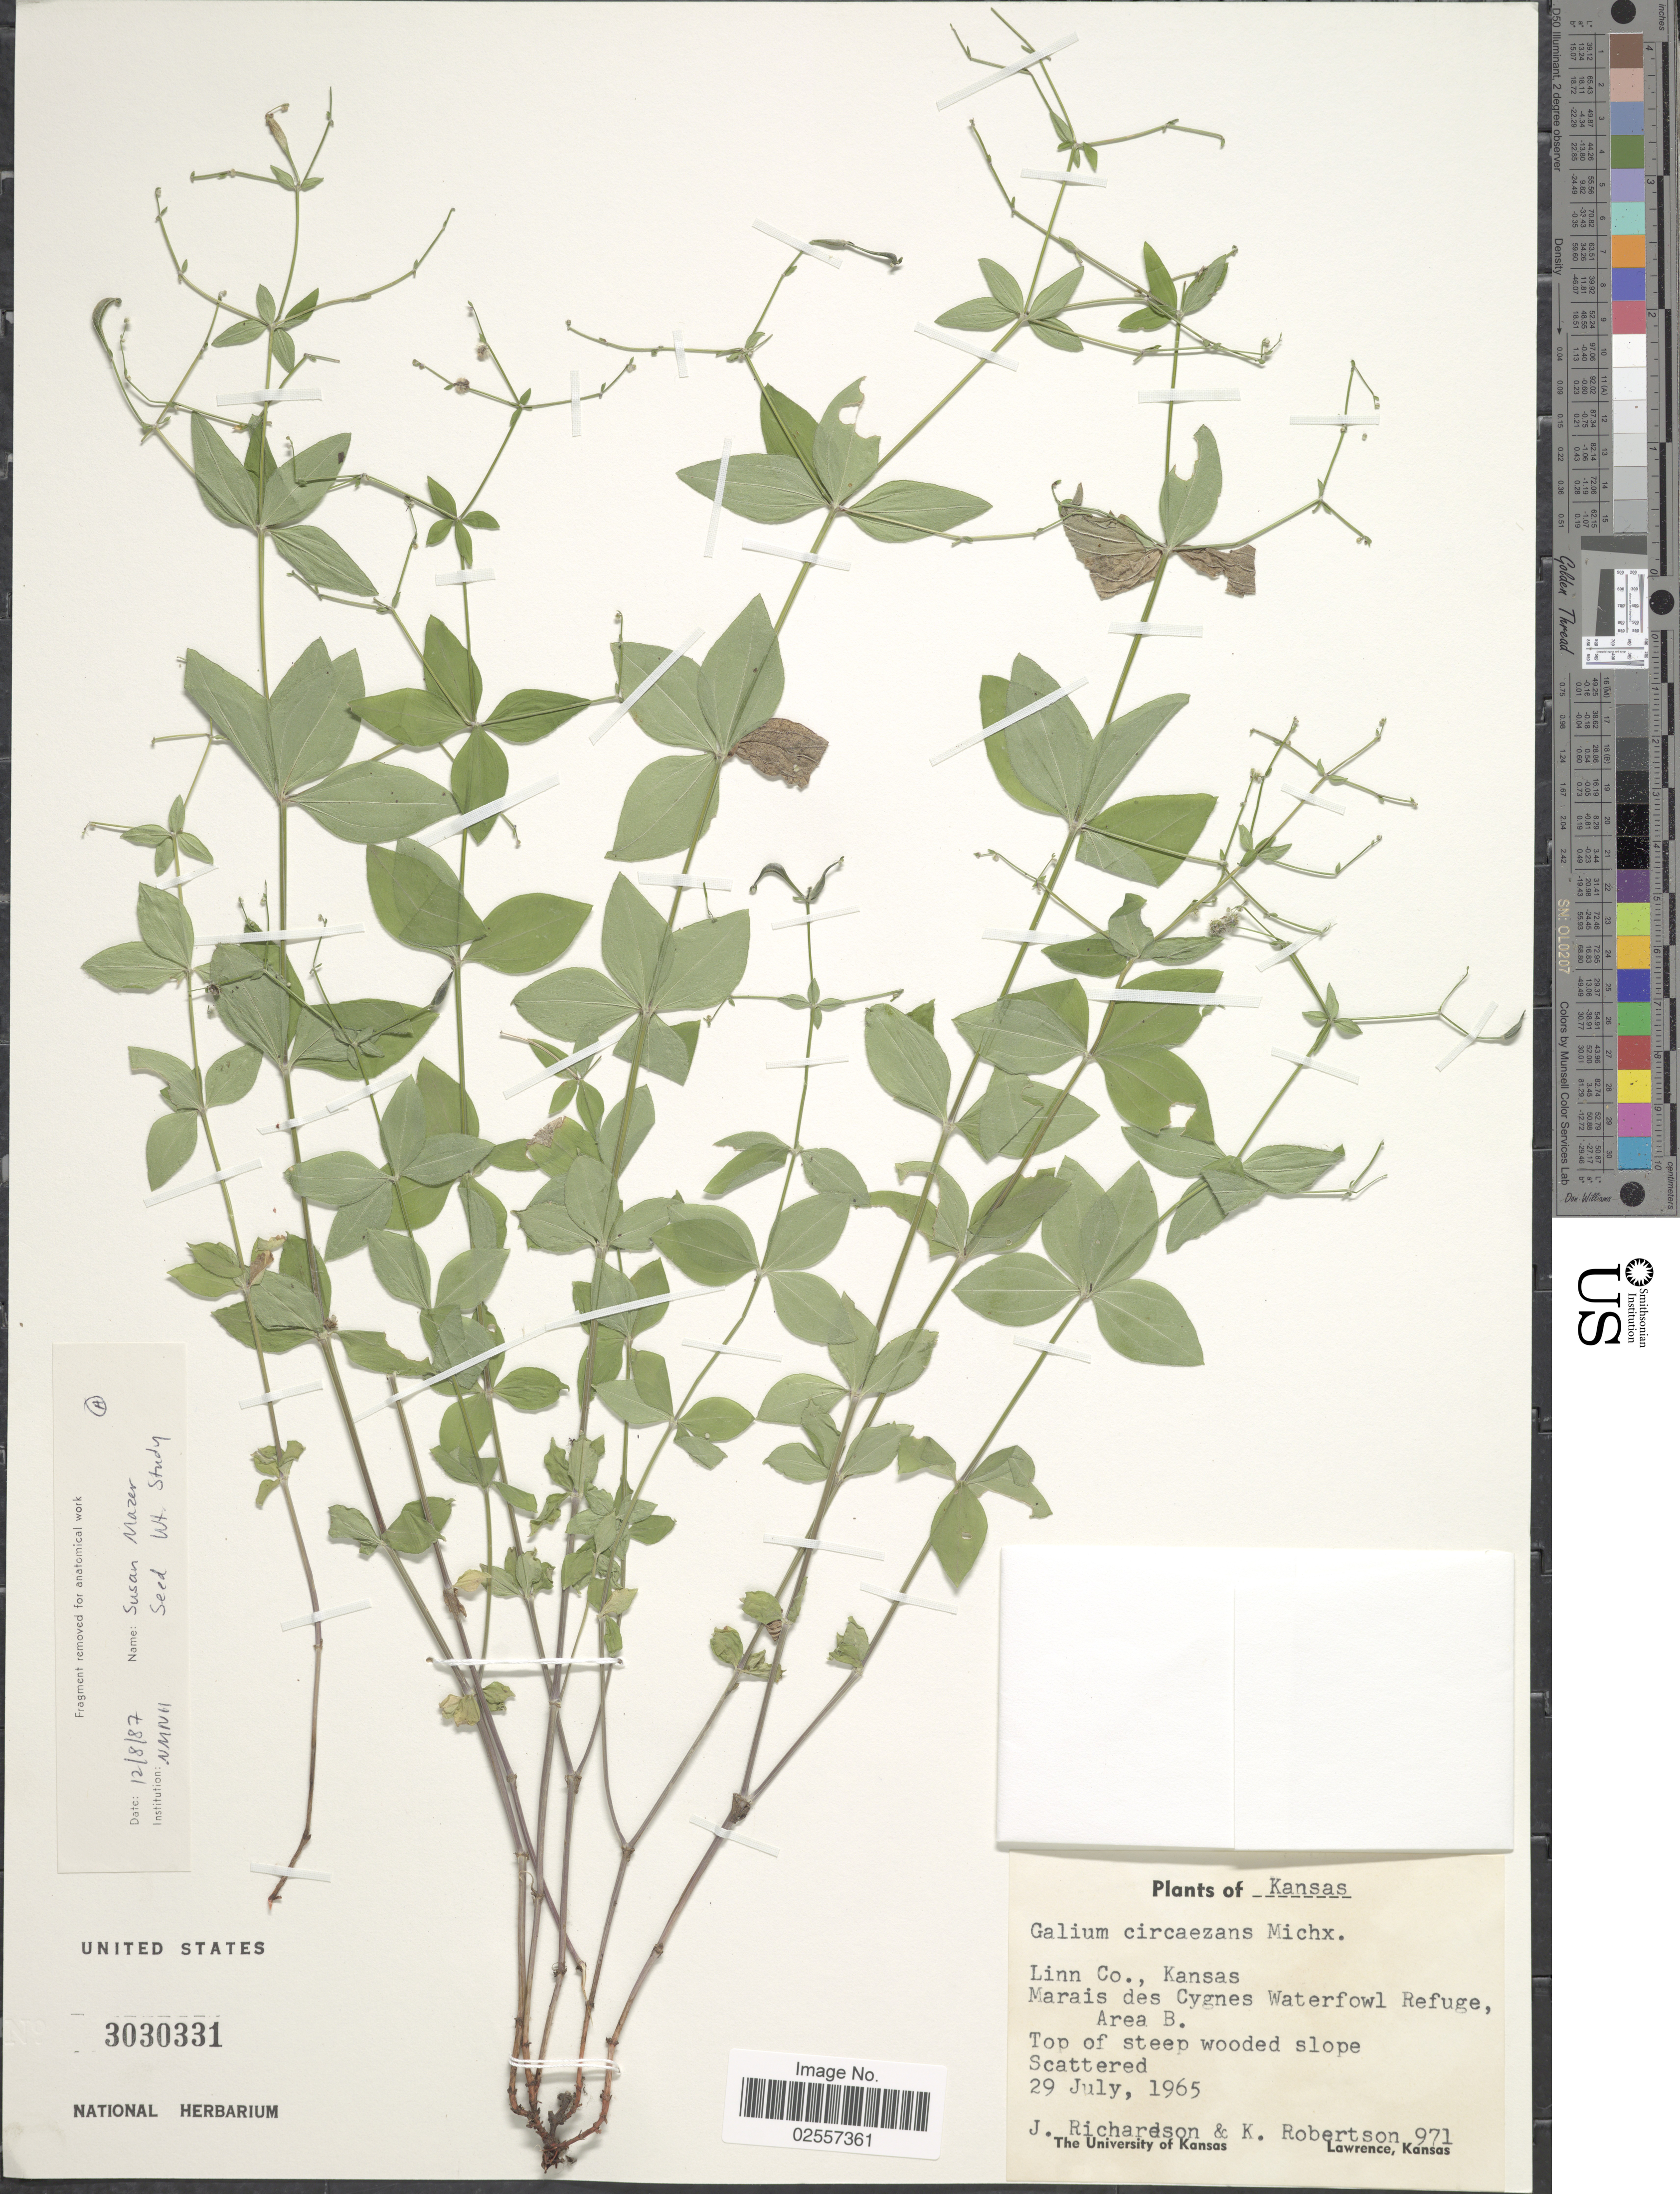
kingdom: Plantae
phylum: Tracheophyta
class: Magnoliopsida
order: Gentianales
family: Rubiaceae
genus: Galium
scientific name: Galium circaezans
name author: Michx.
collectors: J. Richardson & K. Robertson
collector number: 971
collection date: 1965-07-29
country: United States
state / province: Kansas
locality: Linn Co. Marais des Cygnes Waterfowl Refuge, Area B.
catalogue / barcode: US 3030331